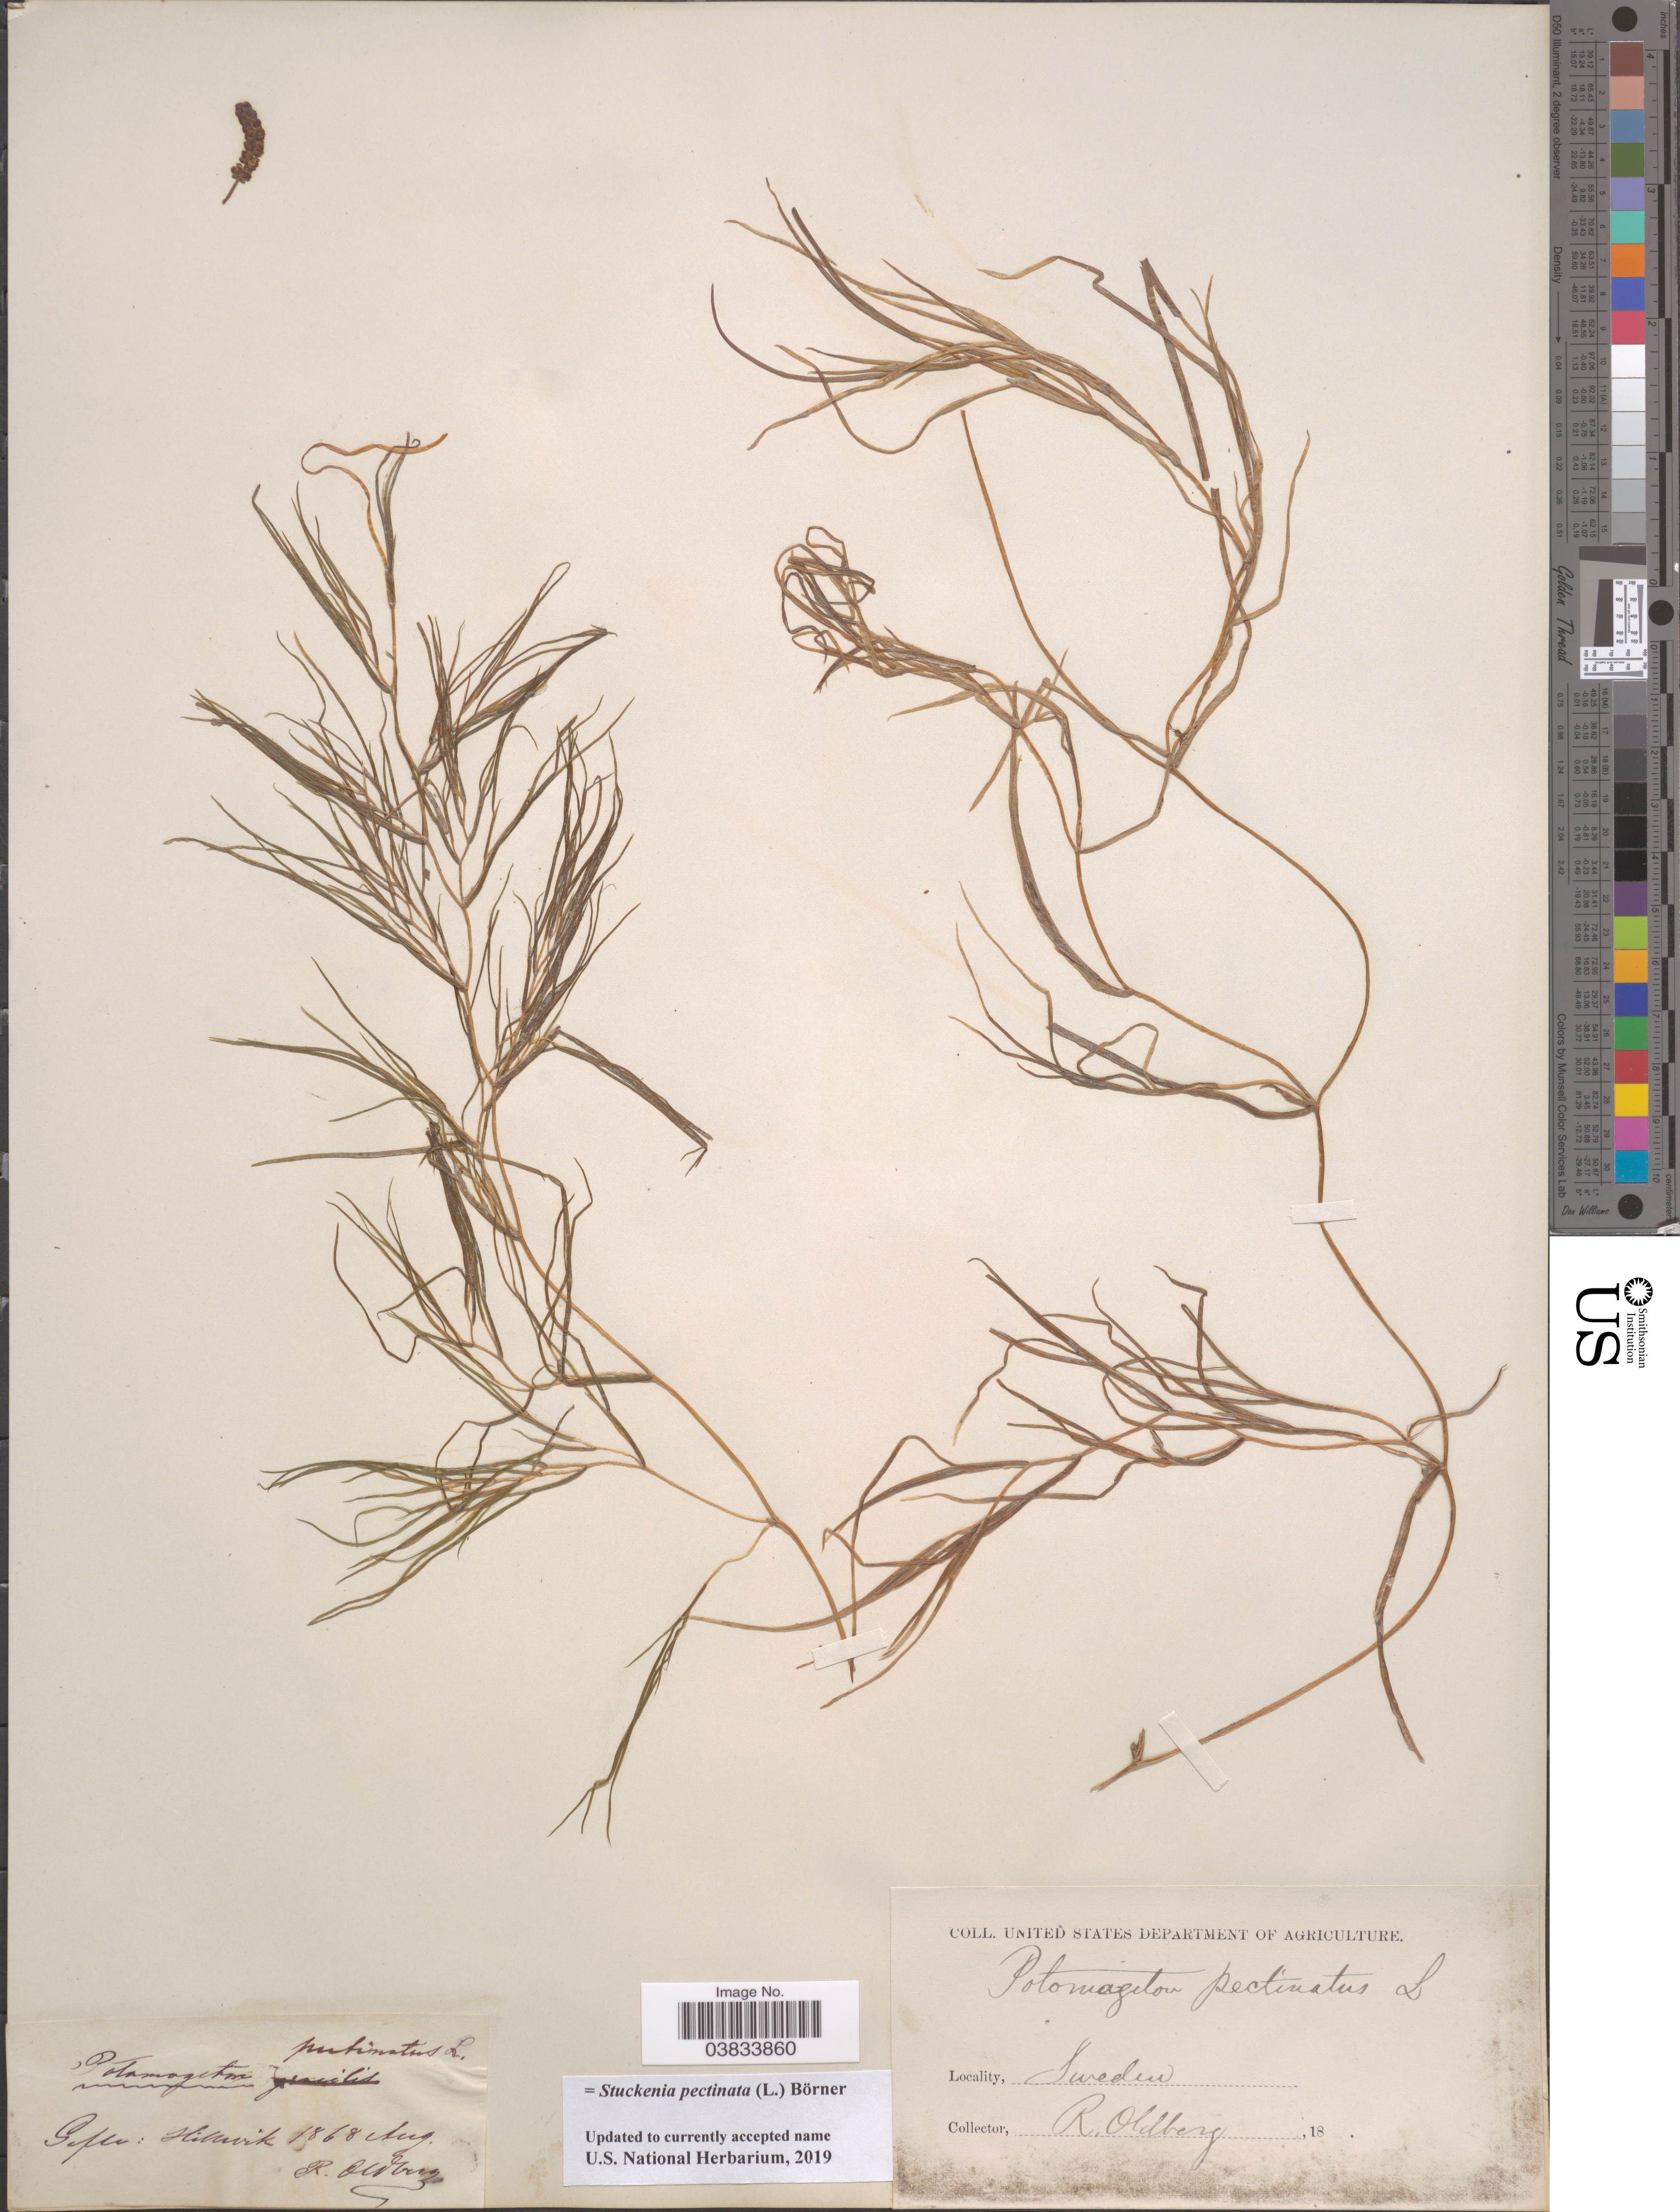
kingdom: Plantae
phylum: Tracheophyta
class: Liliopsida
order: Alismatales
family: Potamogetonaceae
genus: Stuckenia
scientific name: Stuckenia pectinata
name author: (L.) Börner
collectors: R. Oldberg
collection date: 1868-08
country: Sweden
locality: Gefle: Hillevik.